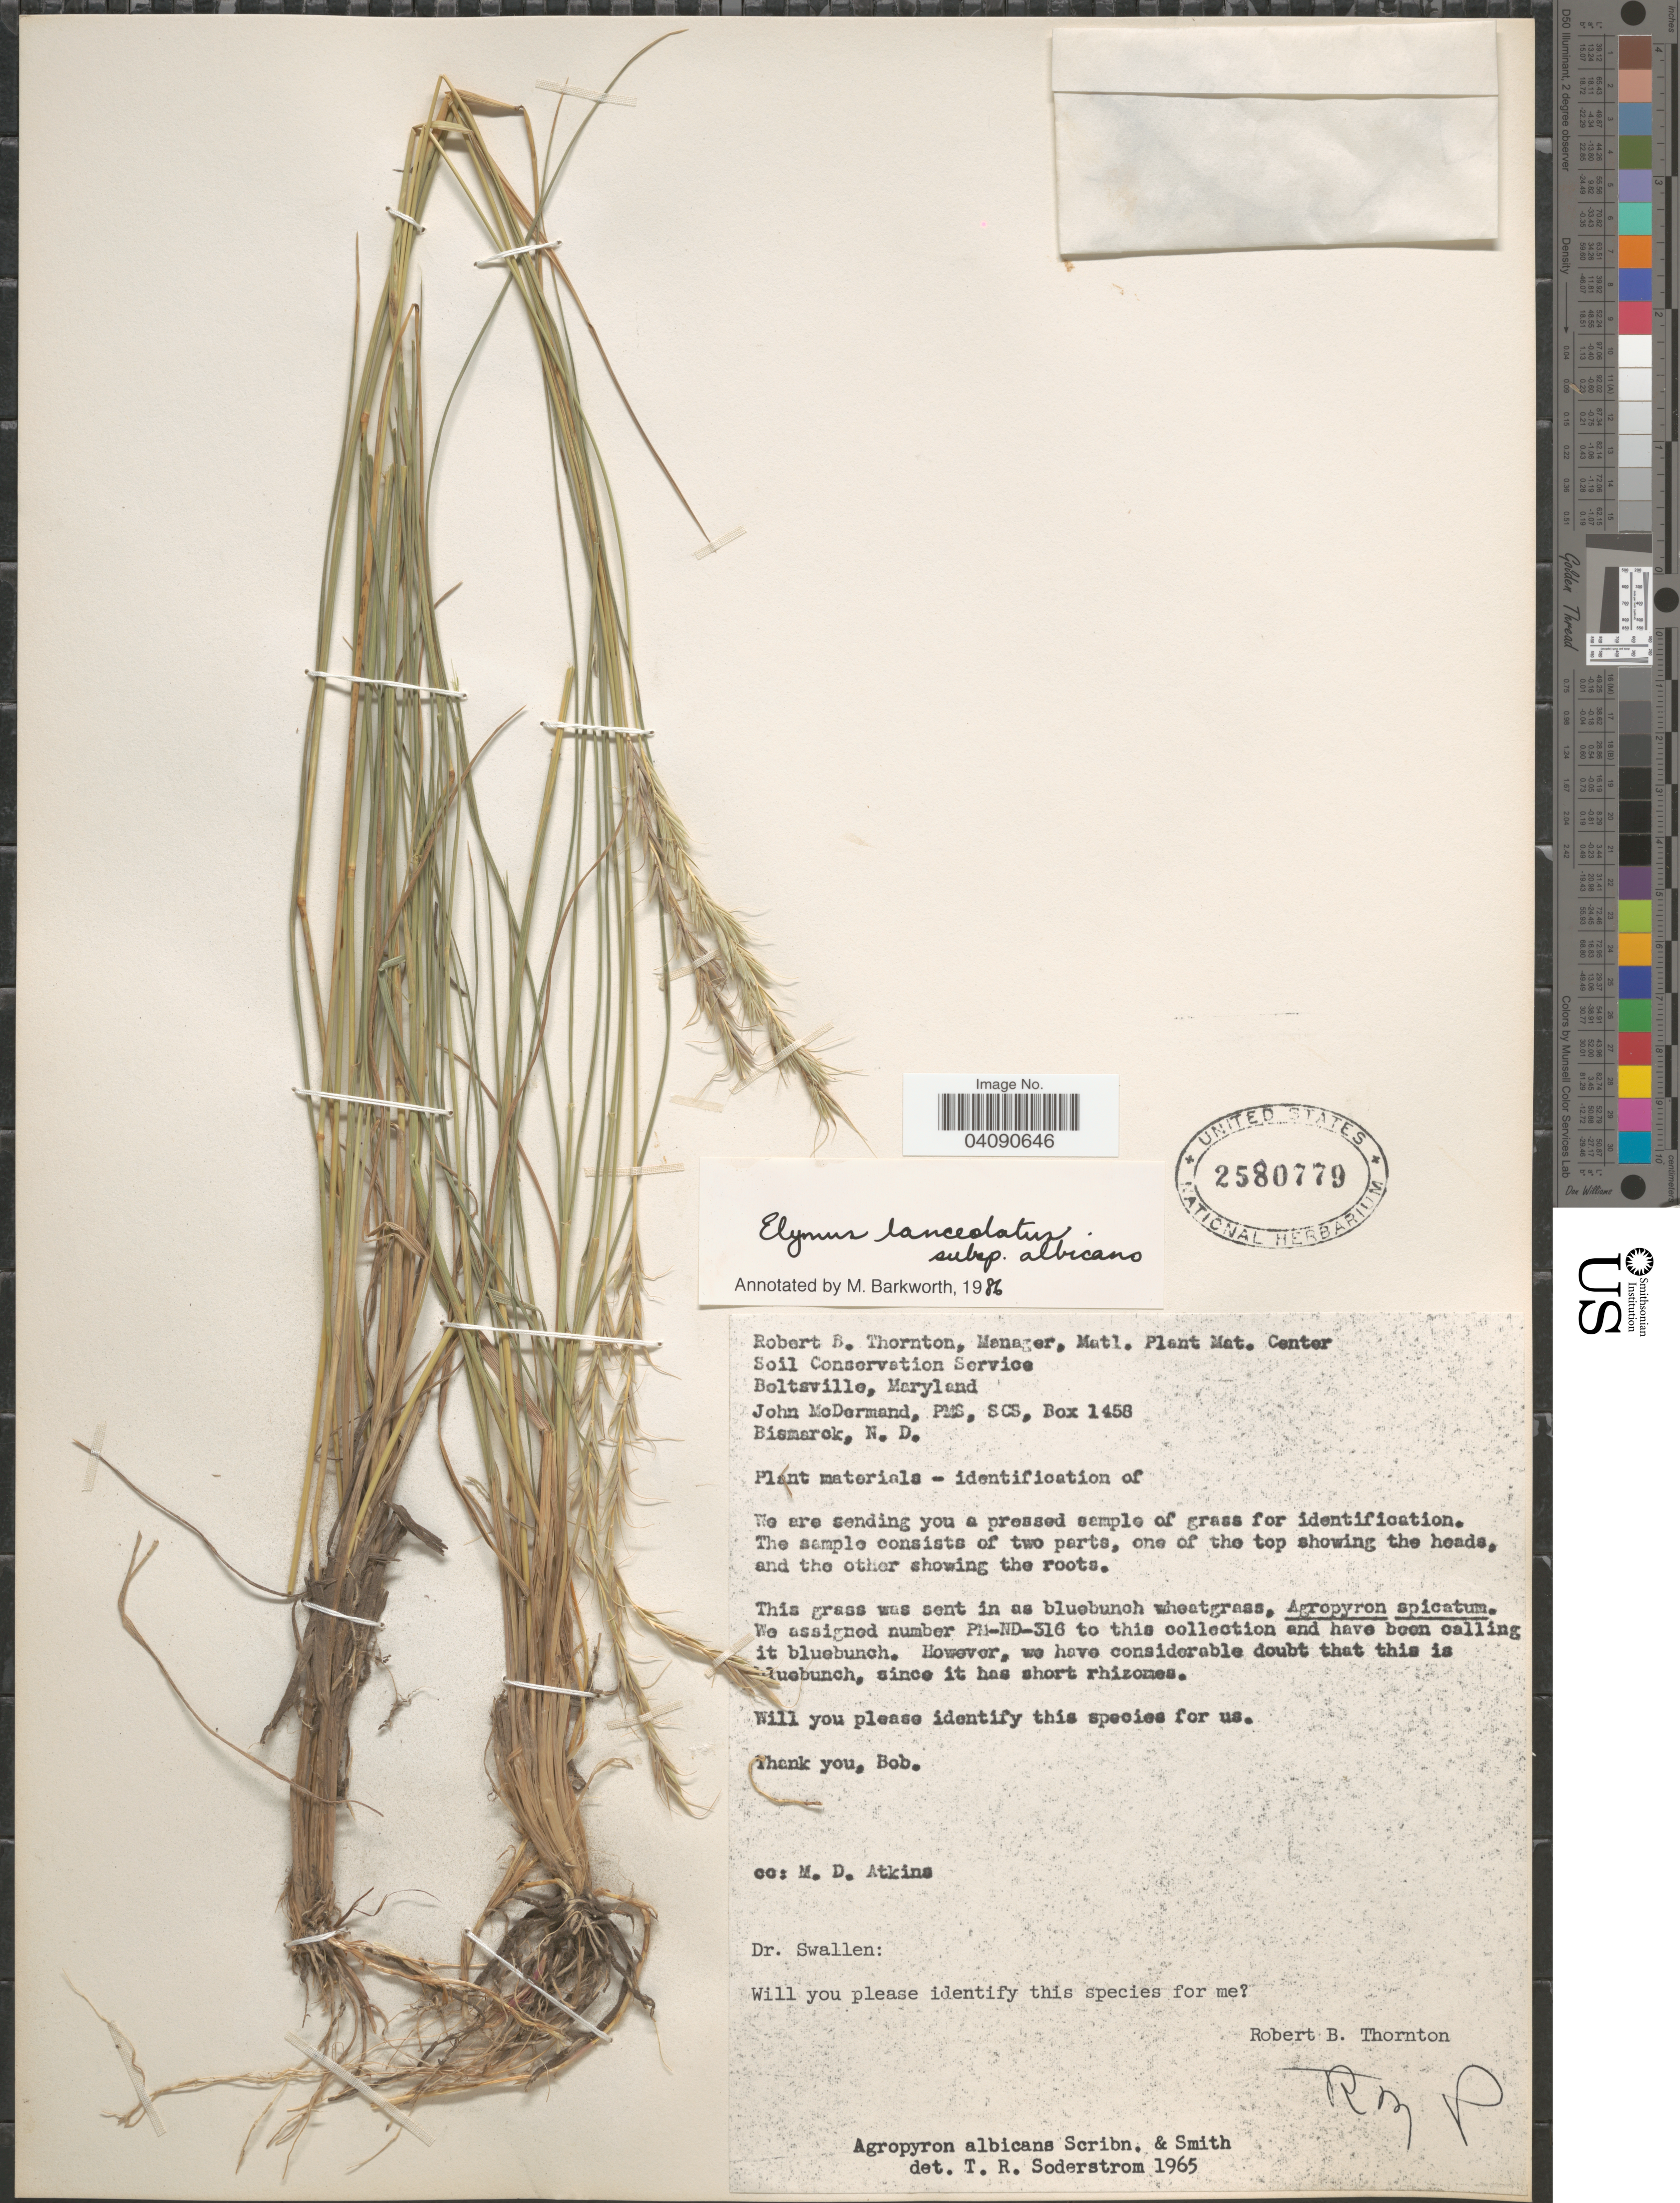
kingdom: Plantae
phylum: Tracheophyta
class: Liliopsida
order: Poales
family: Poaceae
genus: Elymus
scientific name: Elymus albicans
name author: (Scribn. & J.G. Sm.) Á. Löve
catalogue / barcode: US 2580779